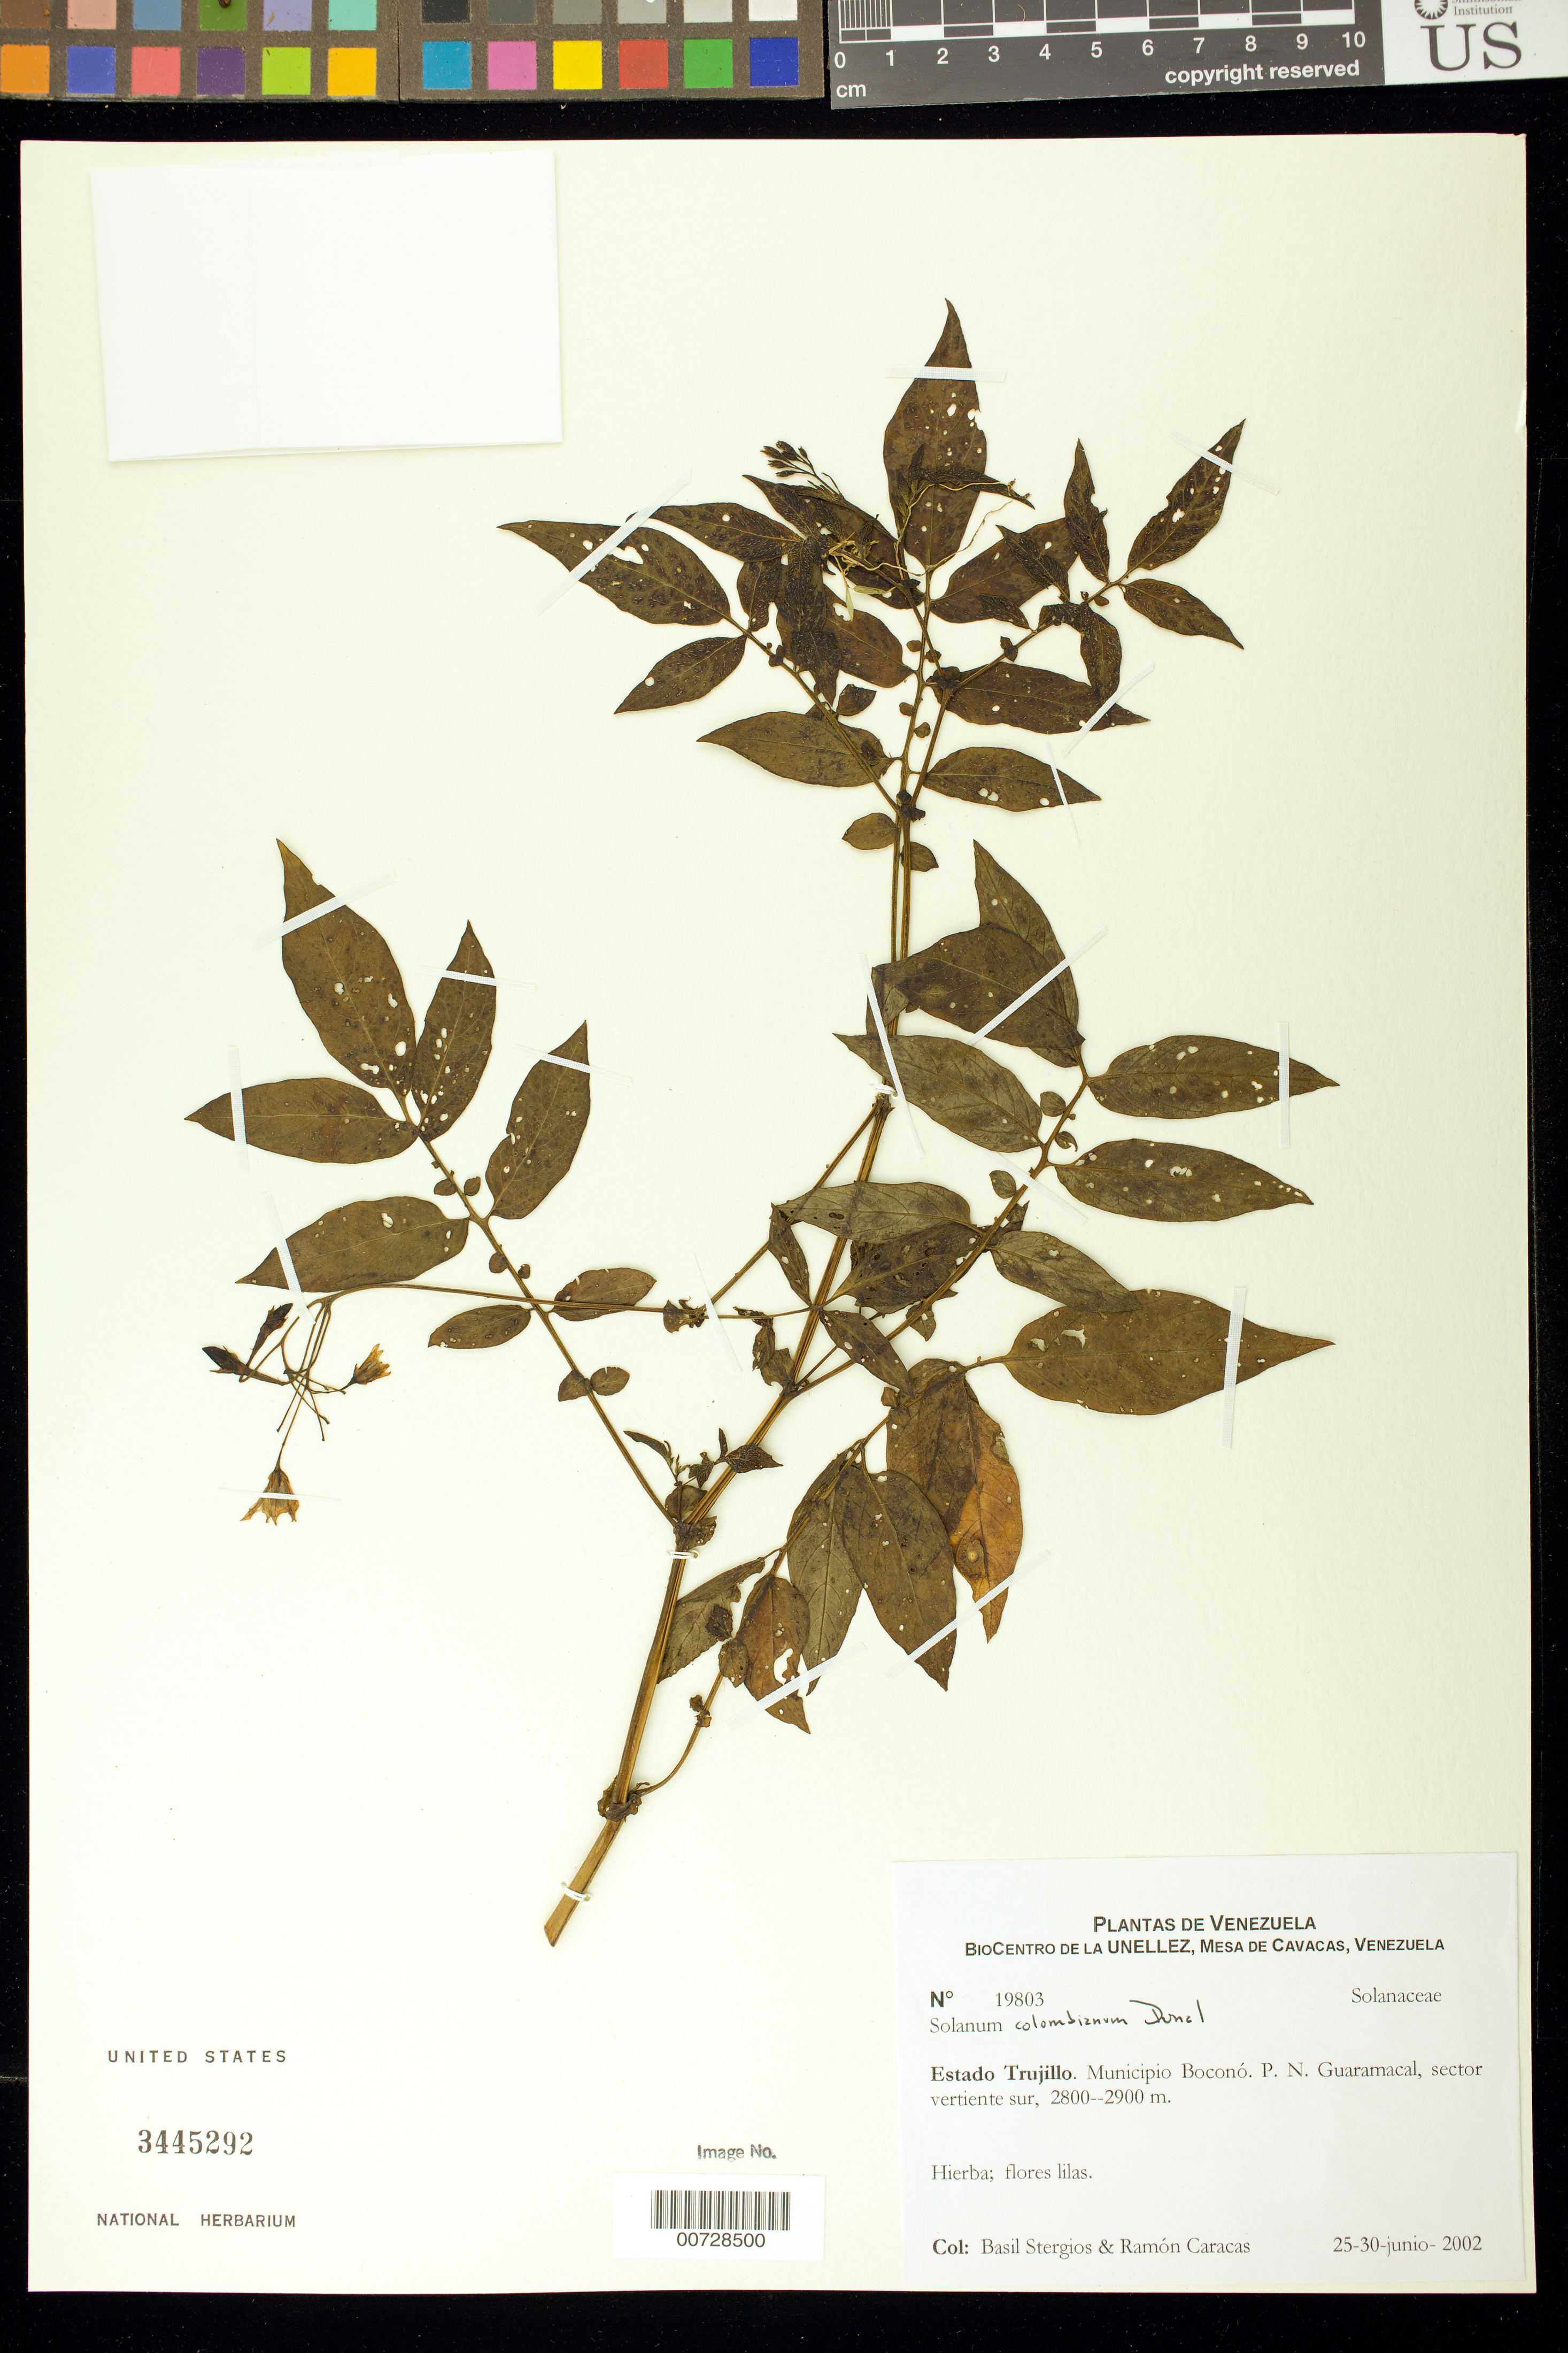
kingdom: Plantae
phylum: Tracheophyta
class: Magnoliopsida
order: Solanales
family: Solanaceae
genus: Solanum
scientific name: Solanum colombianum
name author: Dunal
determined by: Dorr, L. J., (BOT), Smithsonian Institution - National Museum of Natural History (UNITED STATES)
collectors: B. G. Stergios & R. Caracas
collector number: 19803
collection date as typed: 25 Jun 2002 to 30 Jun 2002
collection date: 2002-06-25/2002-06-30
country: Venezuela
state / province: Trujillo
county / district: Boconó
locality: Parque Nacional Guaramacal, vertiente sur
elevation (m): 2800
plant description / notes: PORT, US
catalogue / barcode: US 3445292